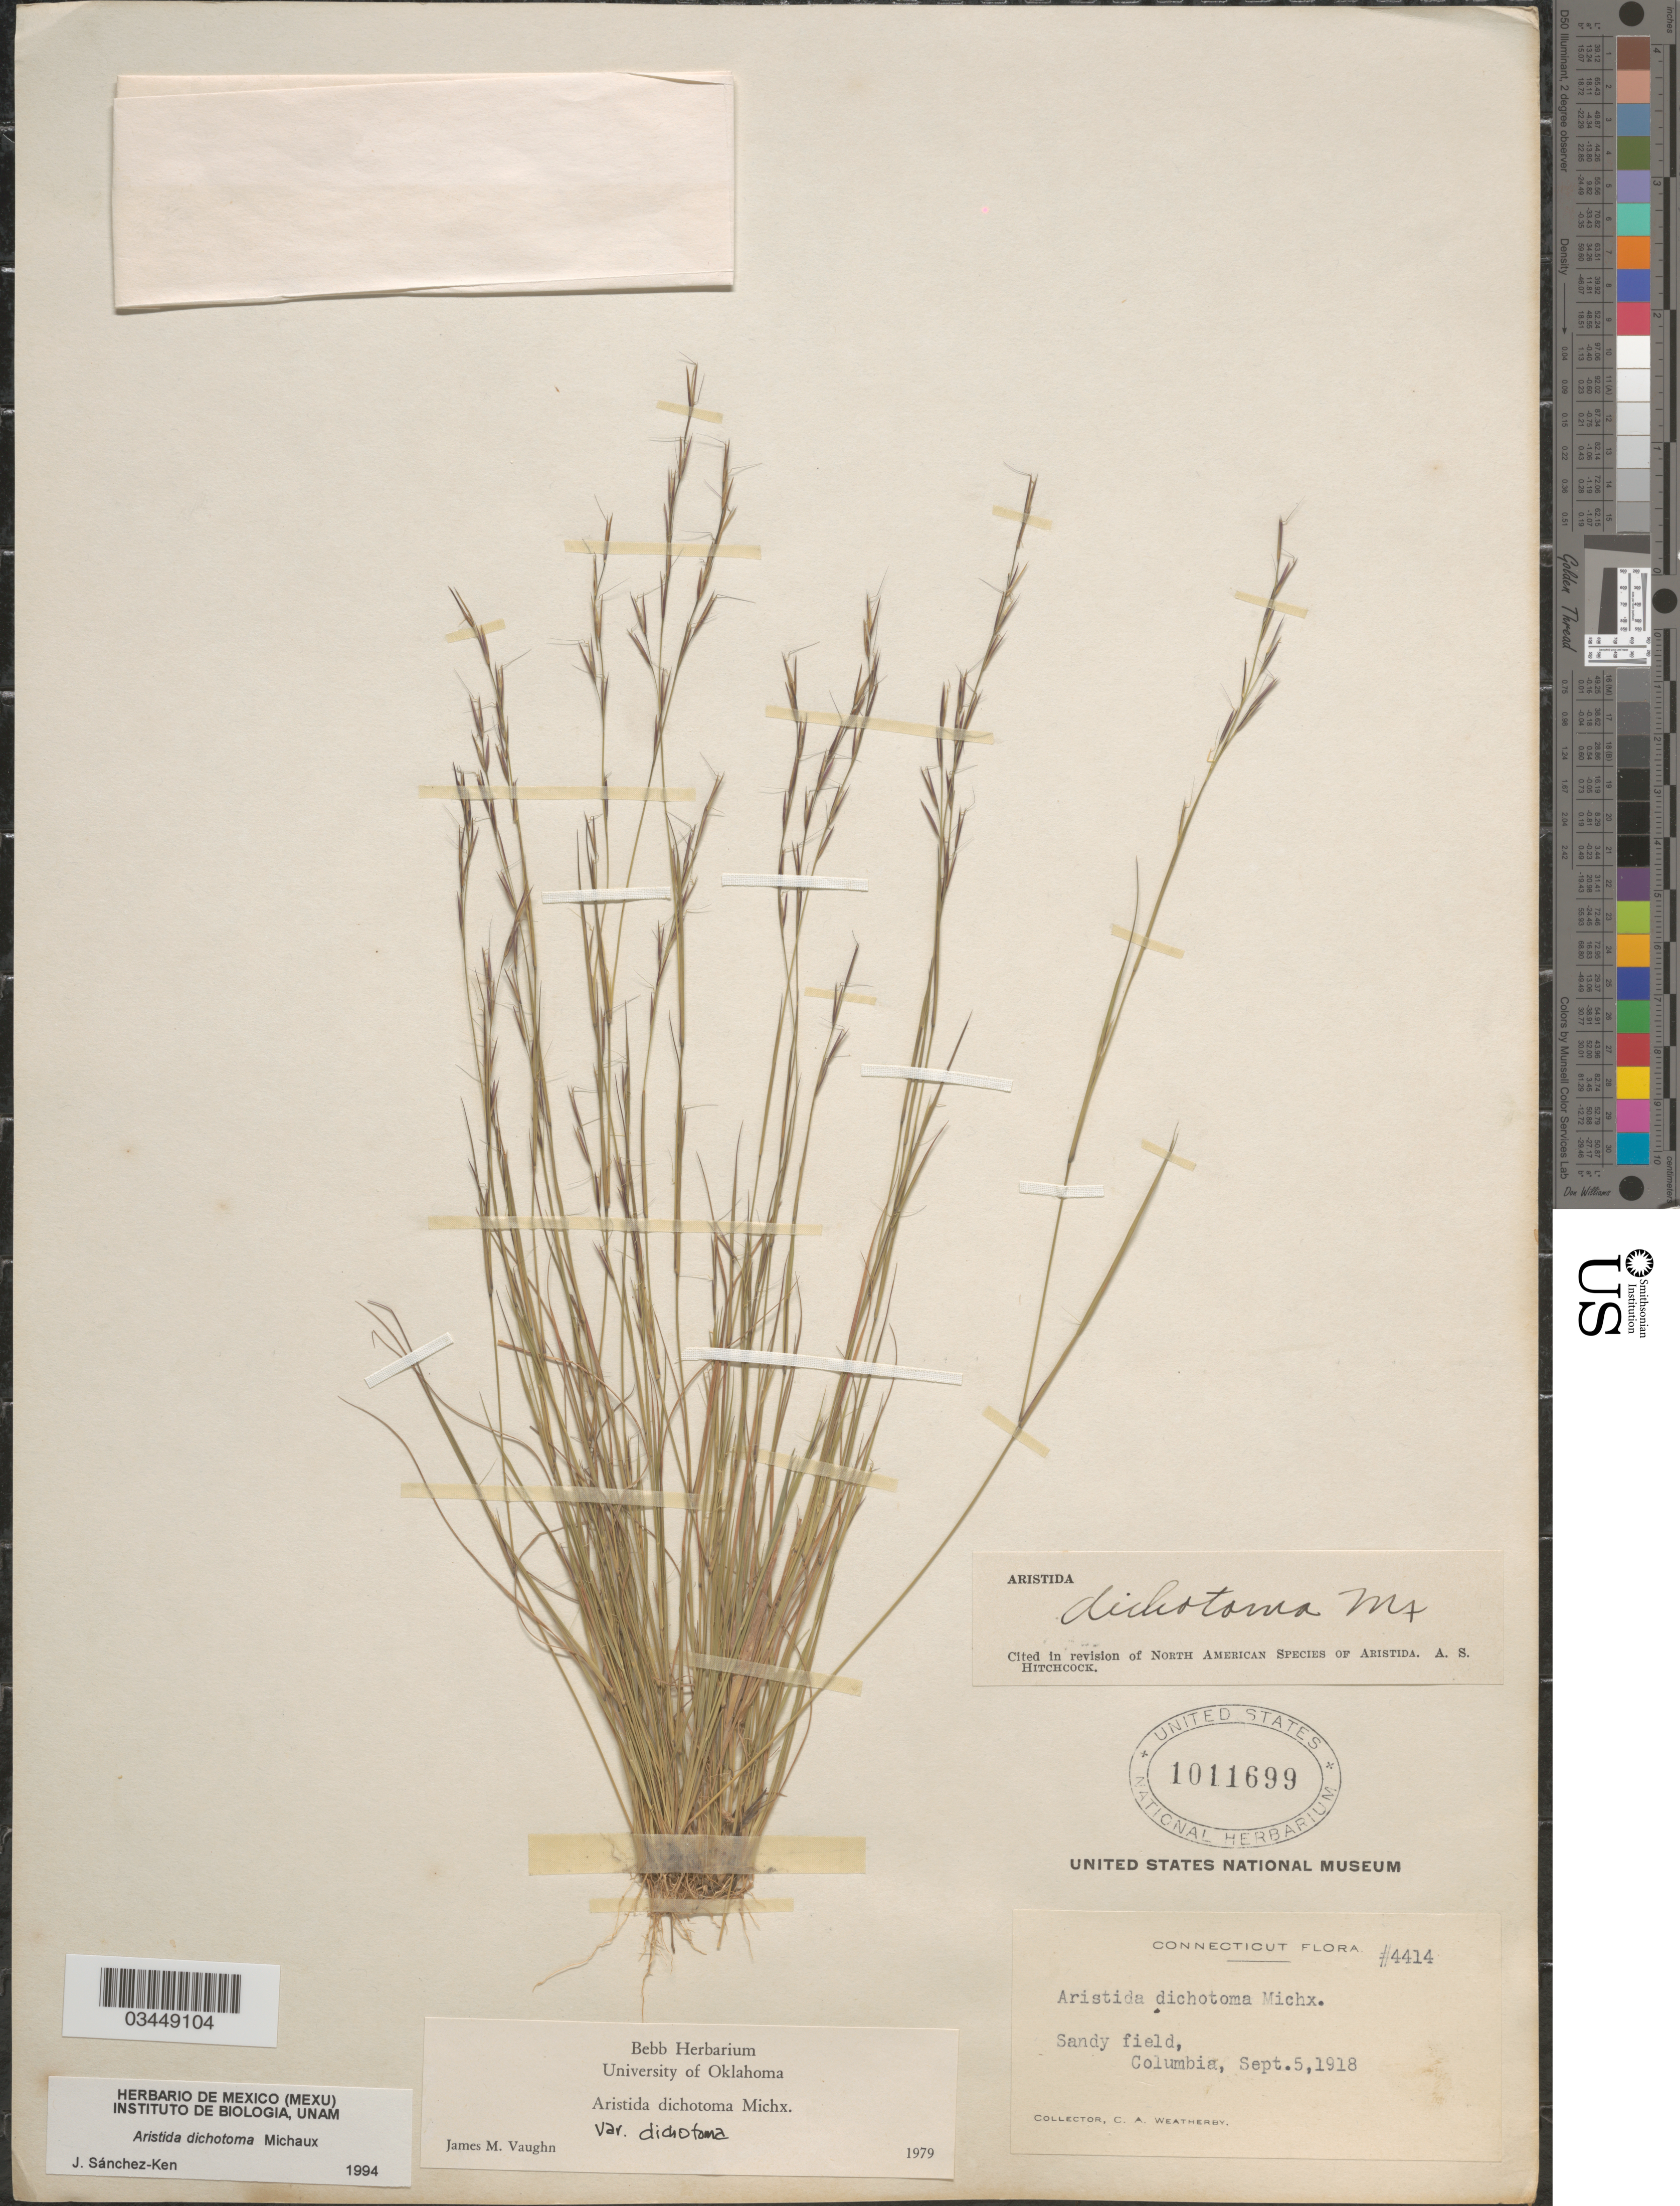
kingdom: Plantae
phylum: Tracheophyta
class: Liliopsida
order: Poales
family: Poaceae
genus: Aristida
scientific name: Aristida dichotoma var. dichotoma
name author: Michx.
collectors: C. A. Weatherby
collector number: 4414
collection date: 1918-09-05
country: United States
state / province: Connecticut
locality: Sandy field, Columbia.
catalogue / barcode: US 1011699